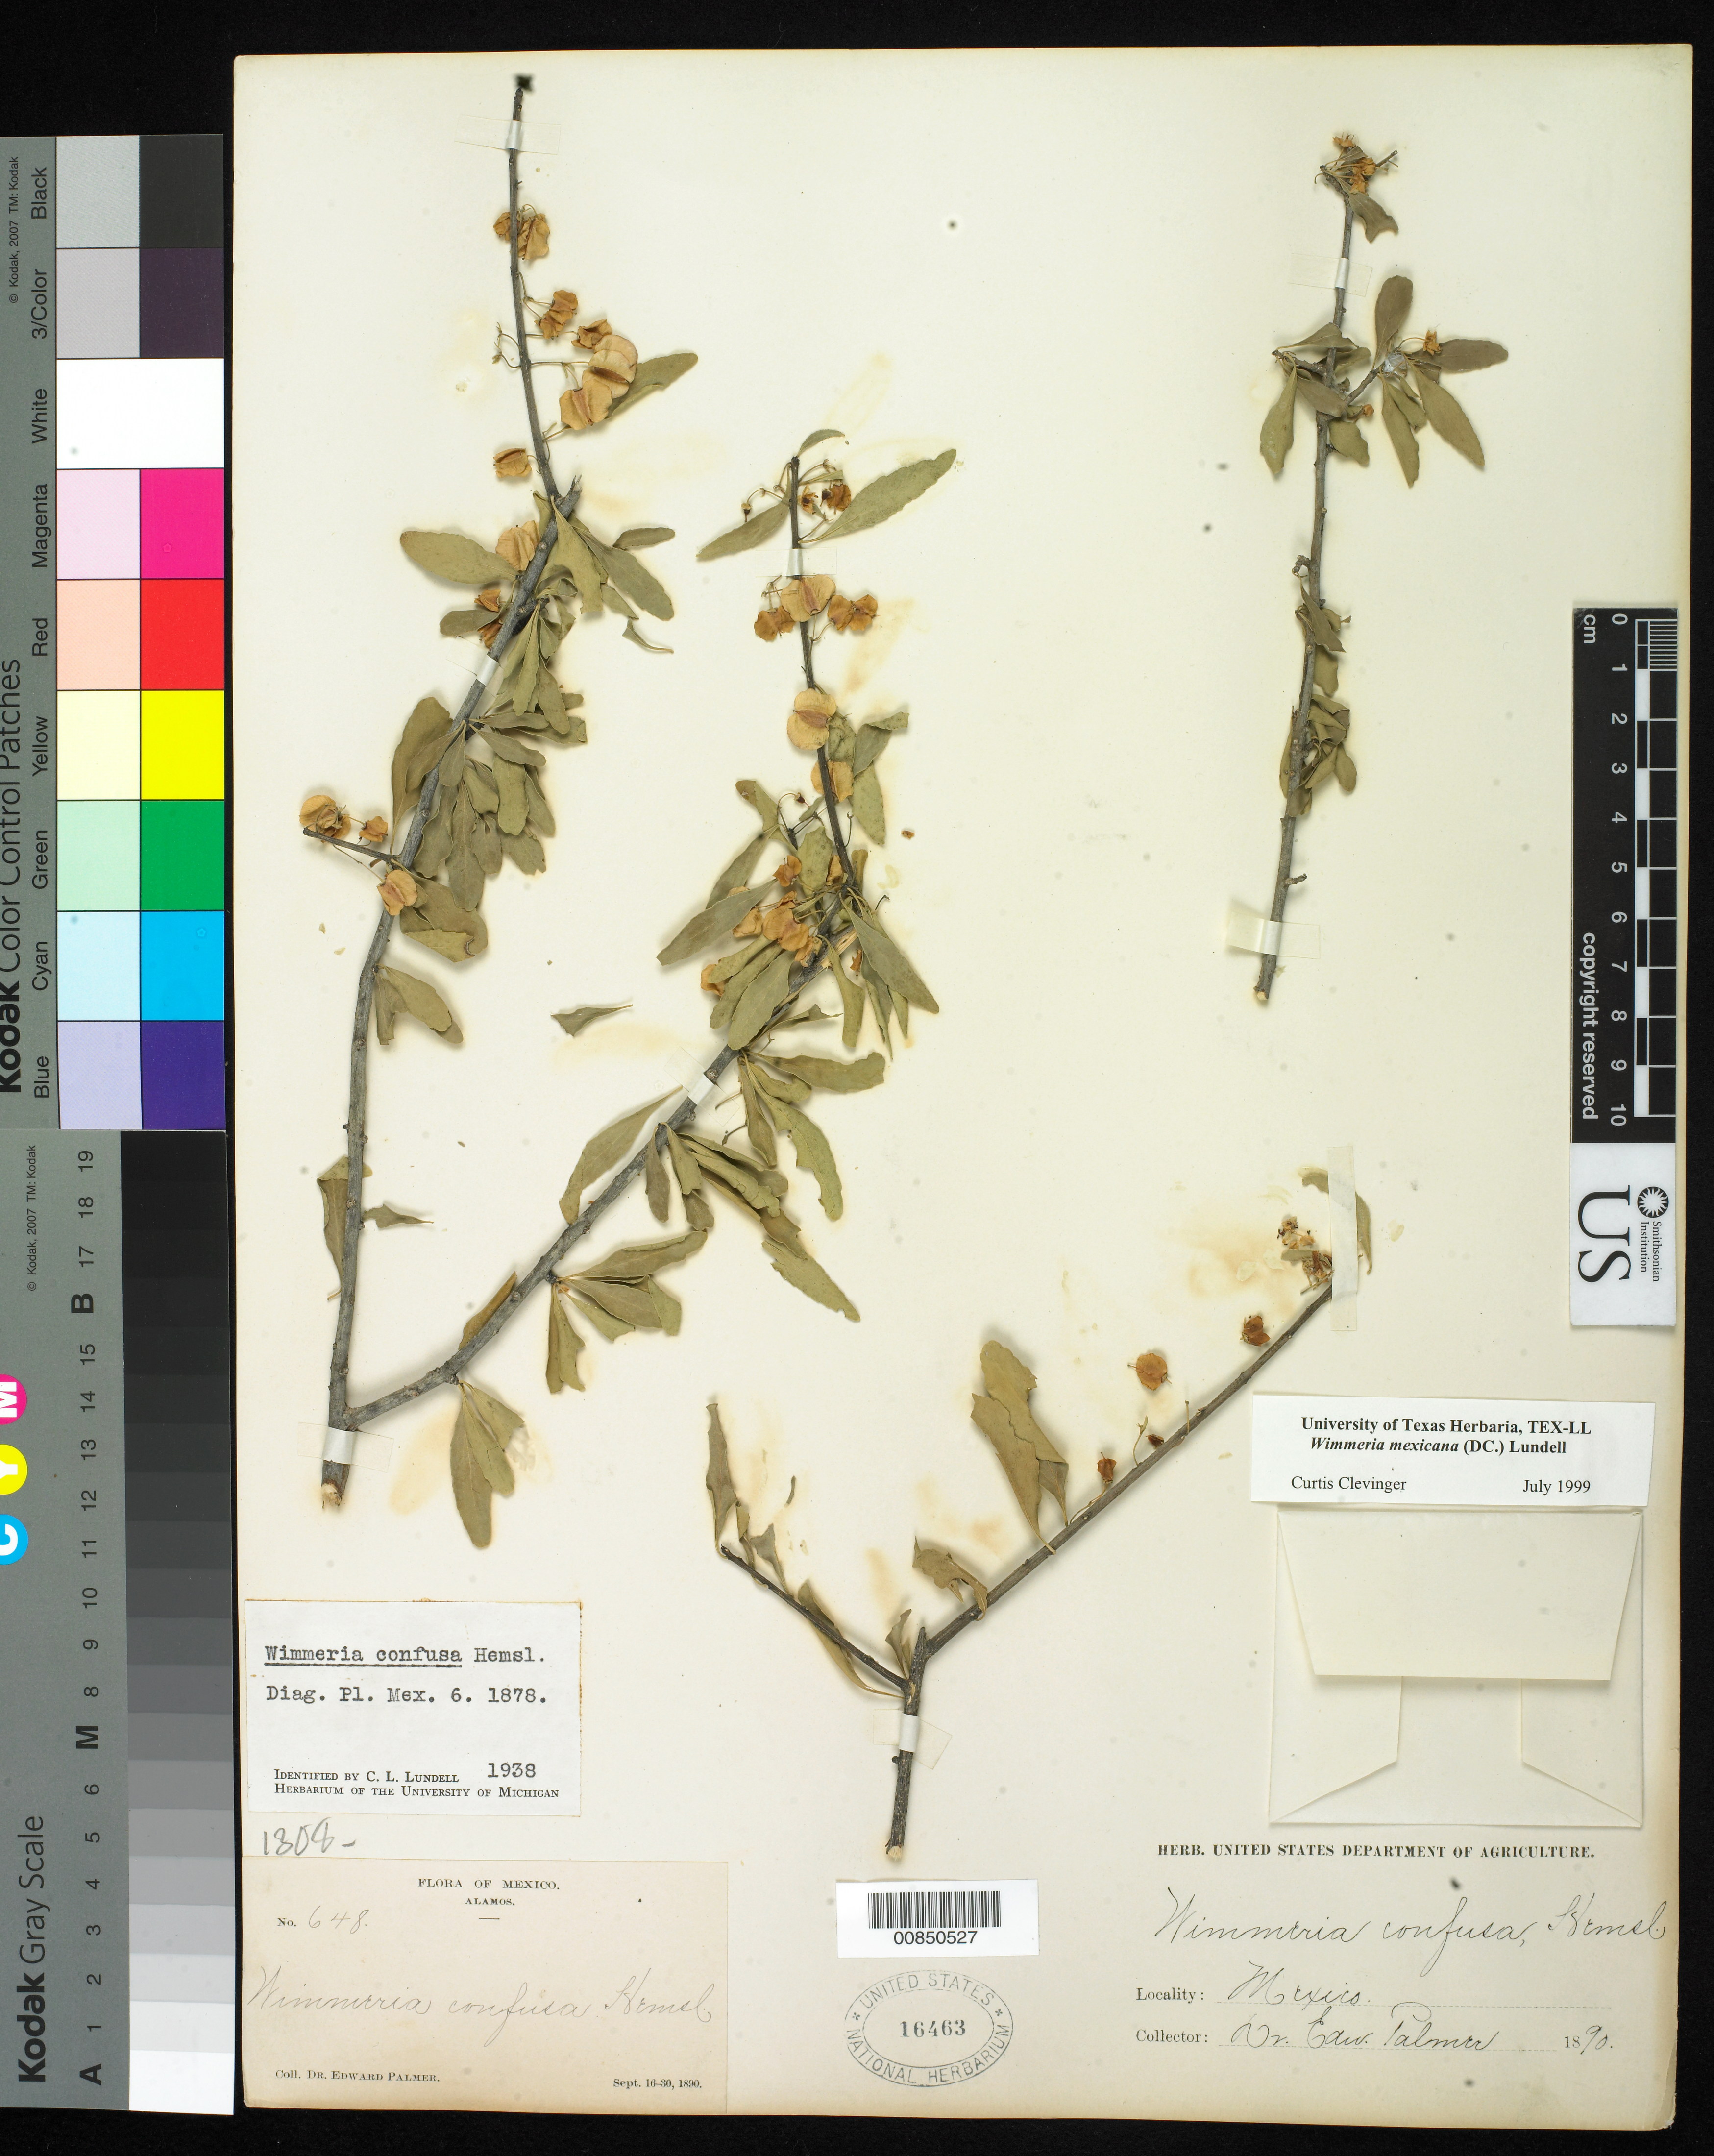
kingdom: Plantae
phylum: Tracheophyta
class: Magnoliopsida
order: Celastrales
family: Celastraceae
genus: Wimmeria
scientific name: Wimmeria mexicana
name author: (DC.) Lundell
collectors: E. Palmer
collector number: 648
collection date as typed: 16 Sep 1890 to 30 Sep 1890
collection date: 1890-09-16/1890-09-30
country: Mexico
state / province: Sonora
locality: Alamos, Sonora.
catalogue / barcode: US 16463